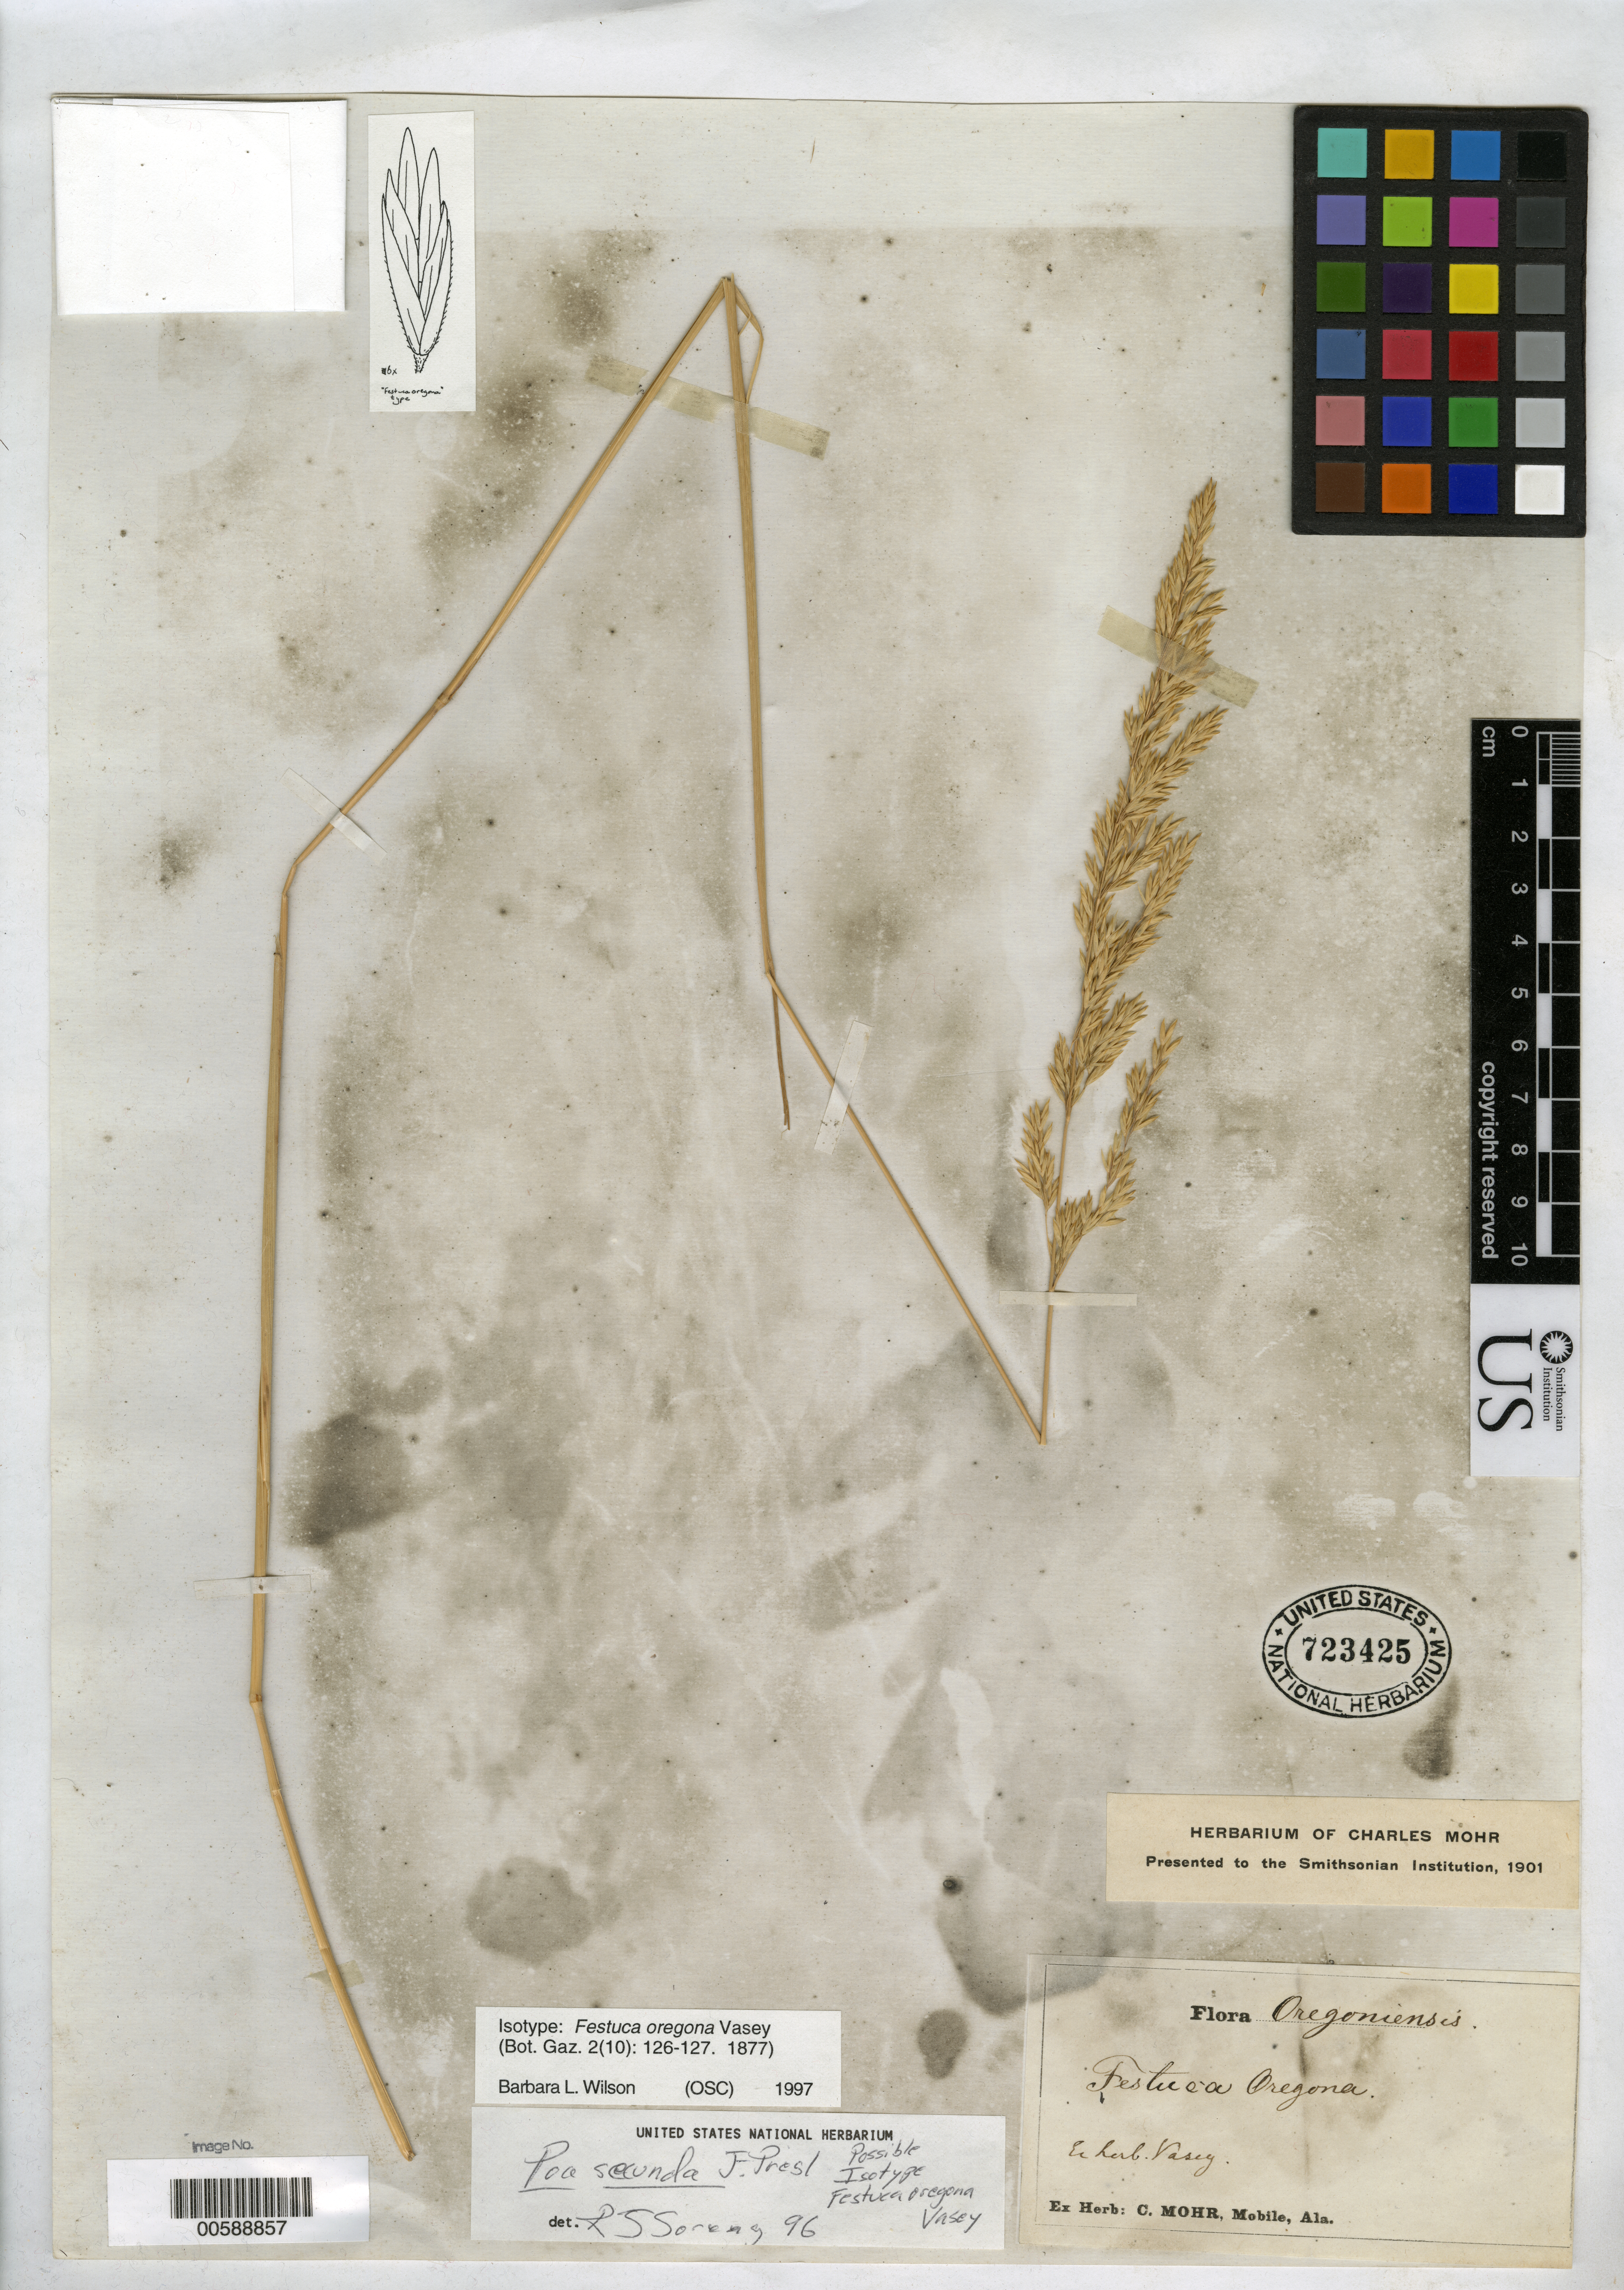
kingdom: Plantae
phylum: Tracheophyta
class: Liliopsida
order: Poales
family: Poaceae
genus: Festuca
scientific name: Festuca oregona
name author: Vasey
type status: Type Collection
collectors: G. Vasey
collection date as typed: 1876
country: United States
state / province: Oregon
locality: Specimens of grasses dervived from the "Centennial exhibit of Oregon, at Philadelphia" (1876 first World Fair), "presented in bundles or sheaves", of which G. Vasey "secured a quantity for specimens".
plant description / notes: Specimen ex herb Mohr (1901) but label annotated "ex herb. Vasey". Annotated as and "possible isotype" by R. Soreng (1996) and as "isotype" by B.L. Wilson (1997) but perhaps the holotype?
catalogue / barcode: US 723425